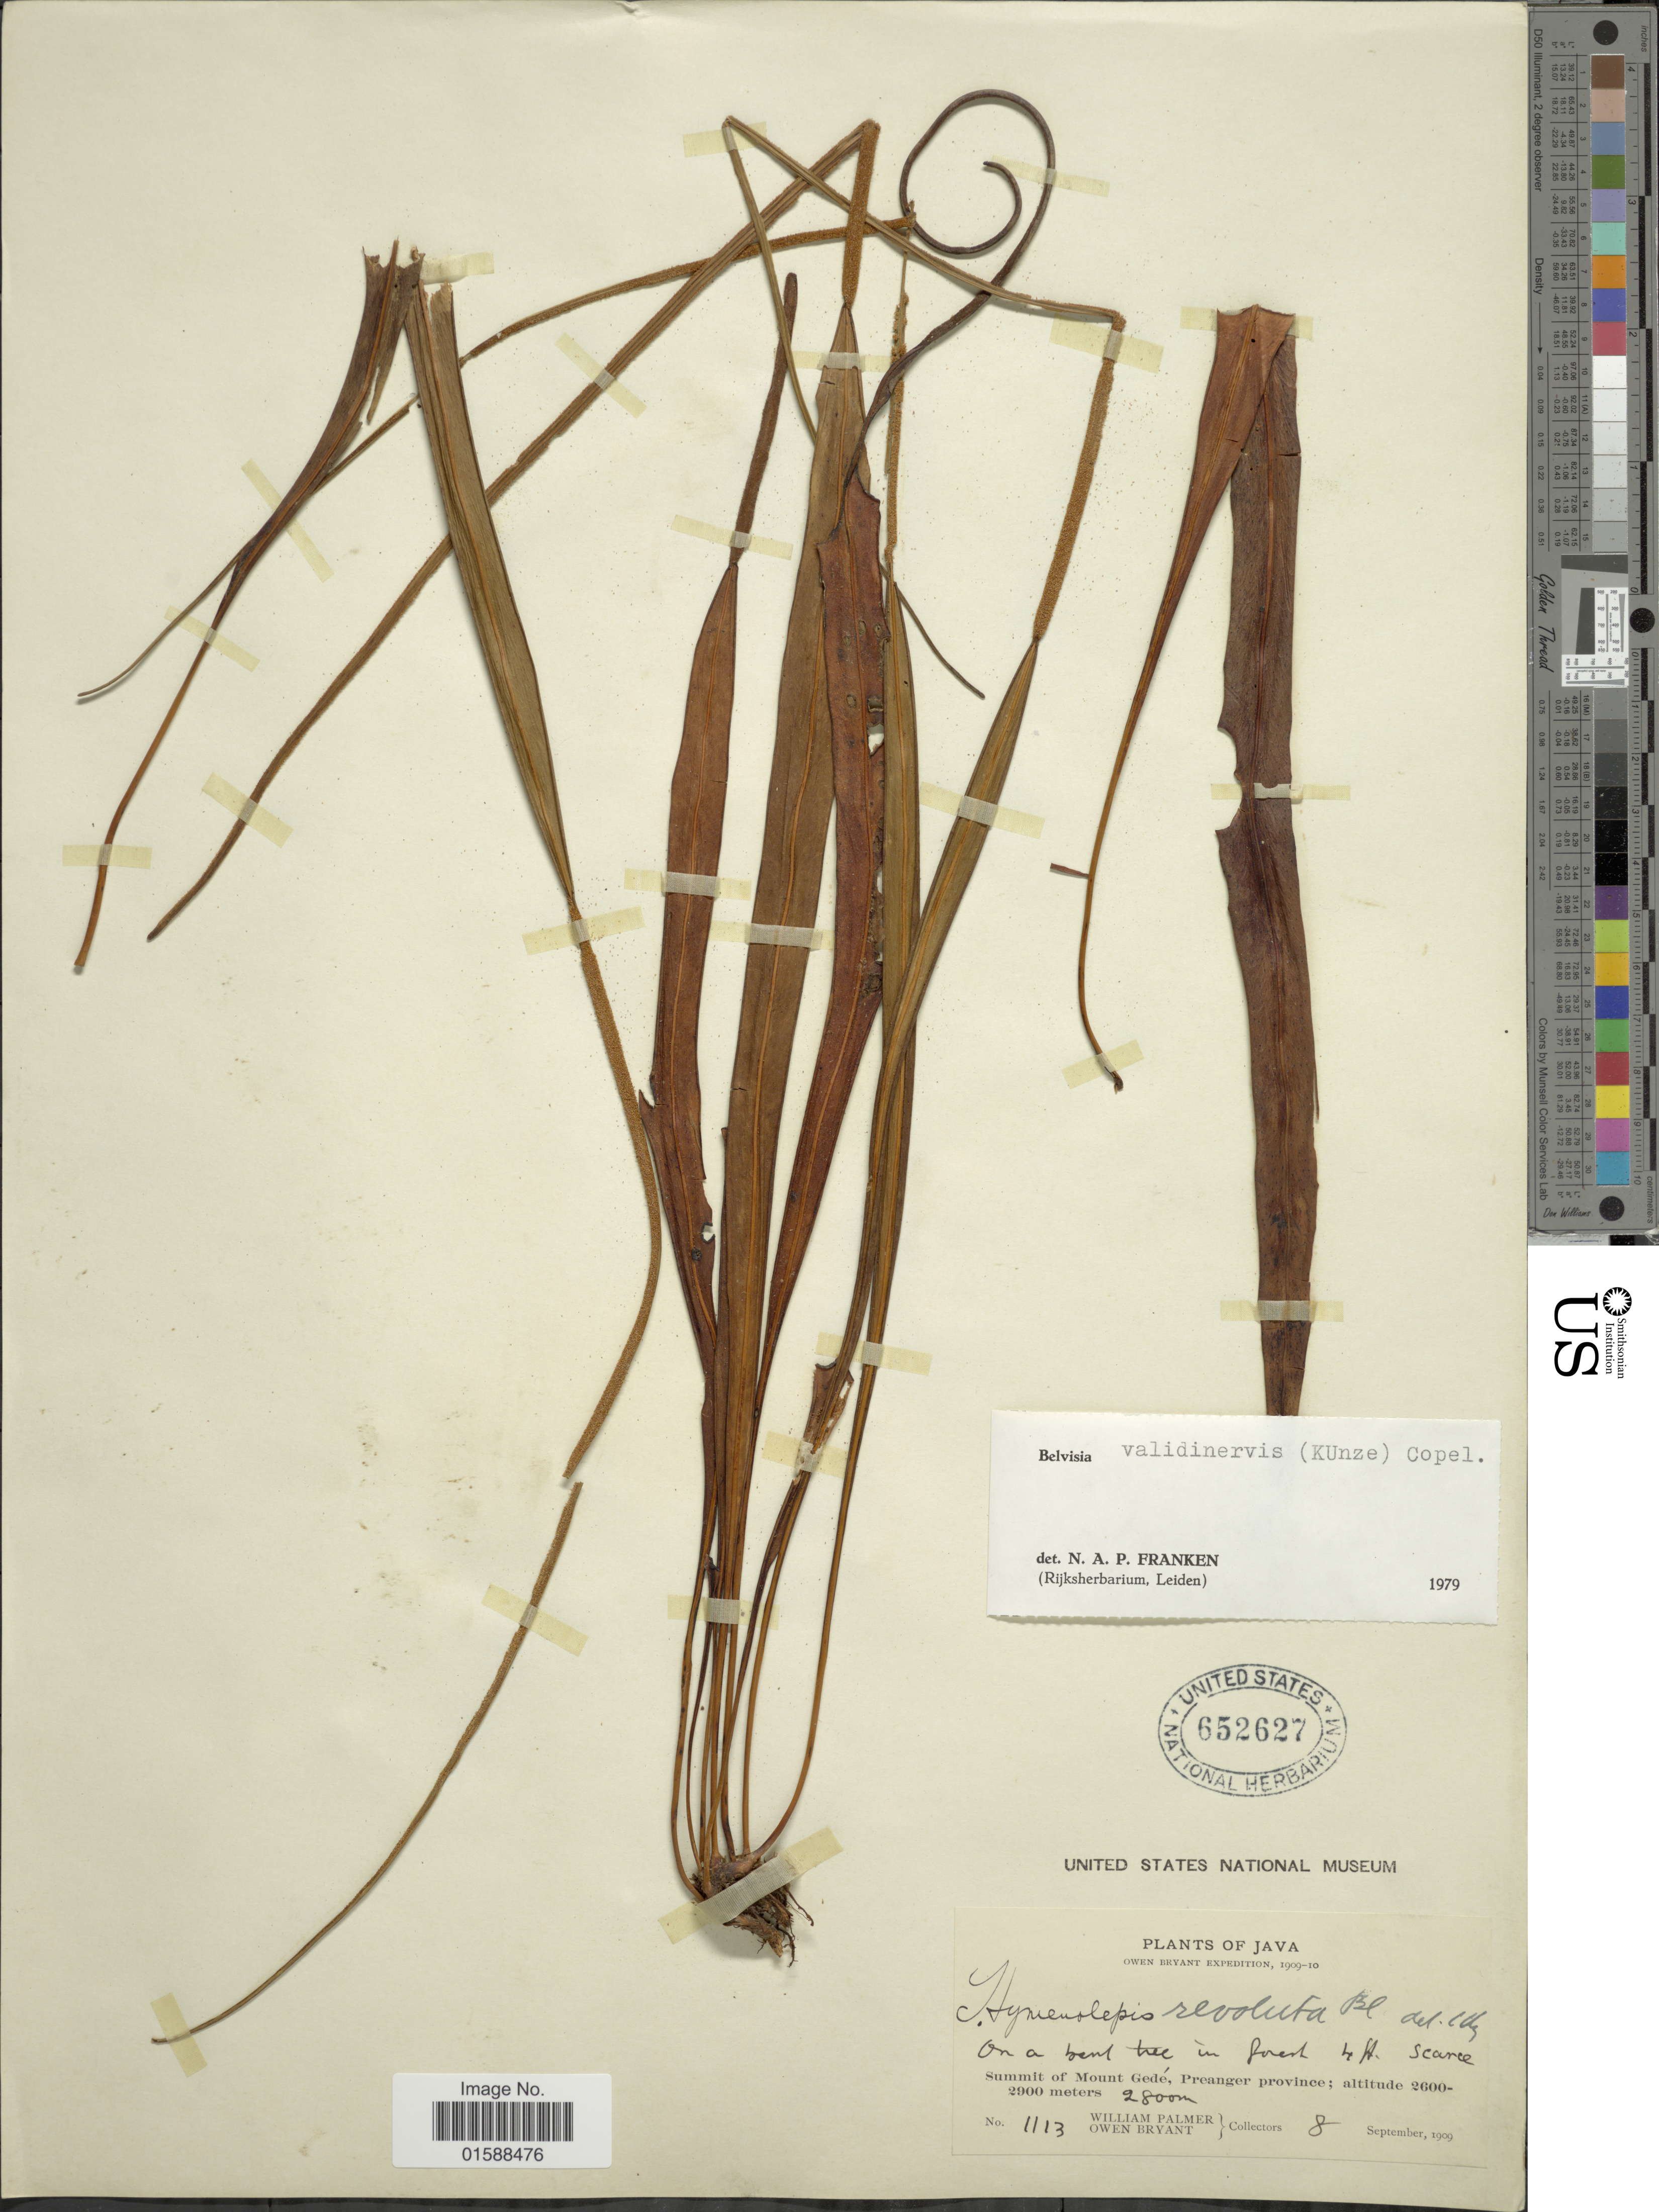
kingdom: Plantae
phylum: Tracheophyta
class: Polypodiopsida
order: Polypodiales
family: Polypodiaceae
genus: Lepisorus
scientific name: Lepisorus validinervis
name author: (Kunze) Li S. Wang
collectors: W. Palmer & O. Bryant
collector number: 1113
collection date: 1909-09-08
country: Indonesia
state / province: Java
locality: Summit of Mount Gedé, Preanger province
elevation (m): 2800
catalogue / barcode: US 652627